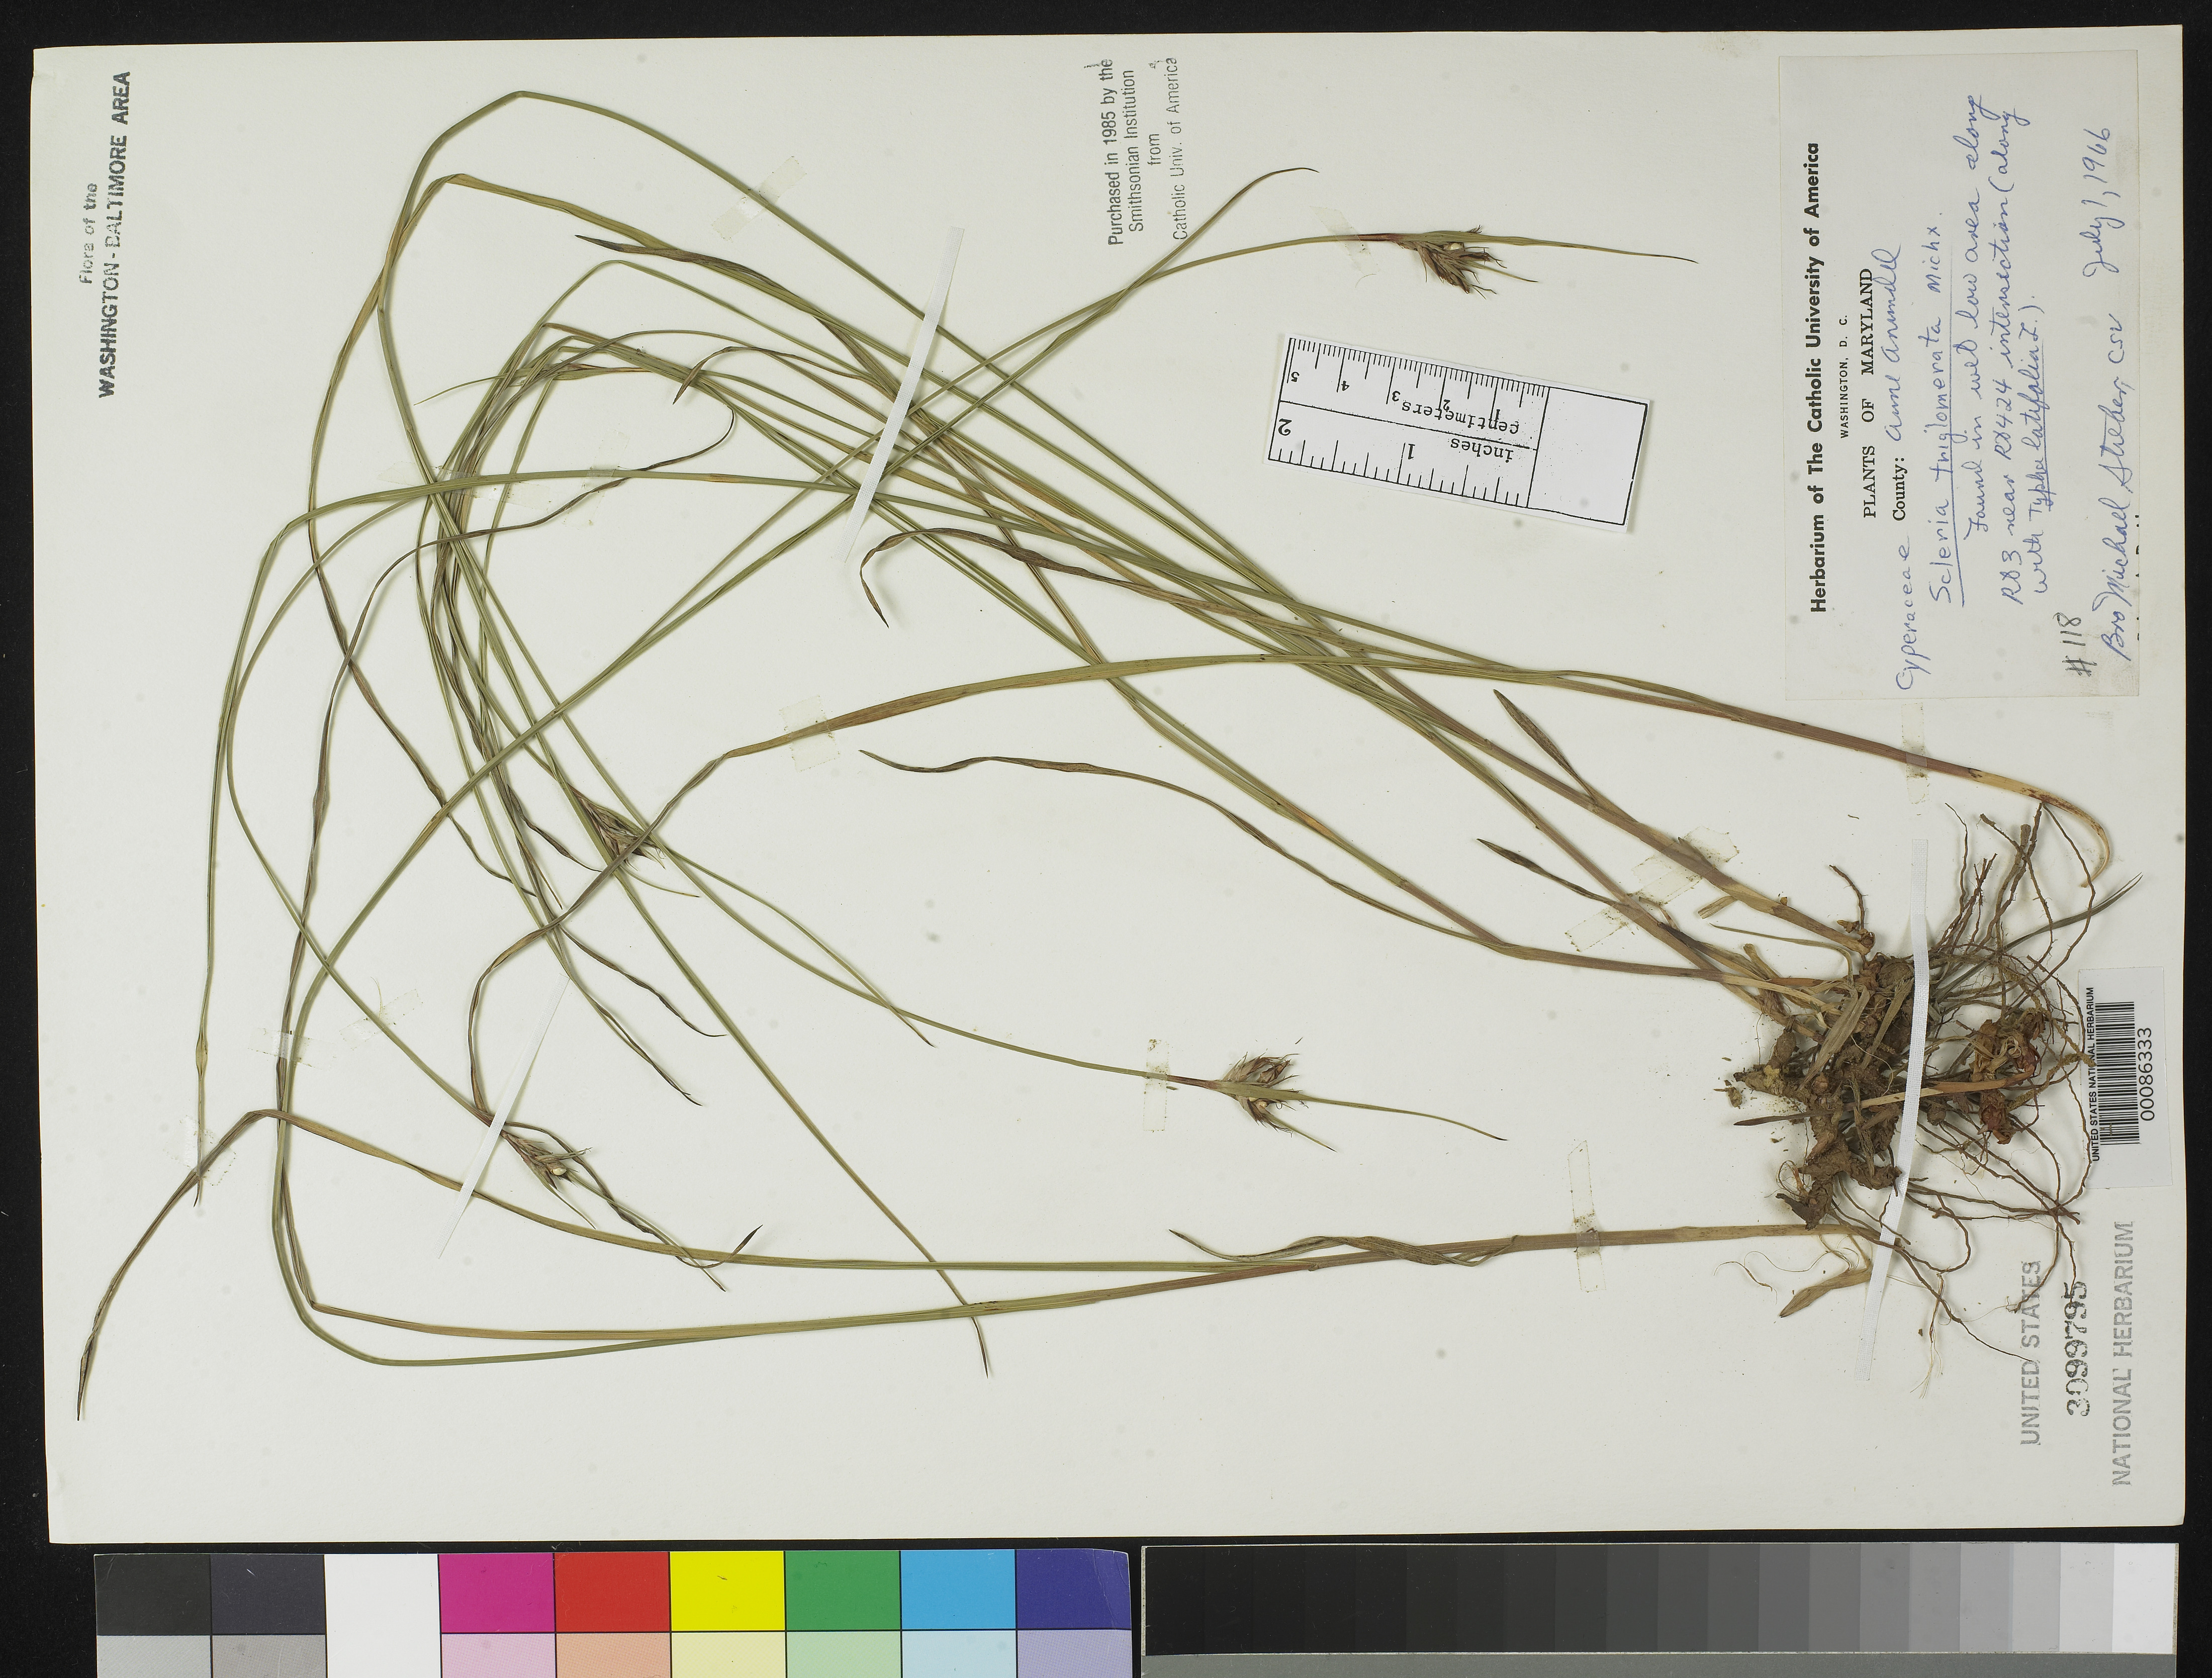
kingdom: Plantae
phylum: Tracheophyta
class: Liliopsida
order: Poales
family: Cyperaceae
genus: Scleria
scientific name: Scleria triglomerata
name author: Michx.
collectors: Bro. M. Stieber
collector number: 118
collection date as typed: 01 Jul 1966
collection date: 1966-07-01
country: United States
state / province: Maryland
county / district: Anne Arundel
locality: Rt 3 near Rt. 424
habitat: Wet low area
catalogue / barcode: US 3099795